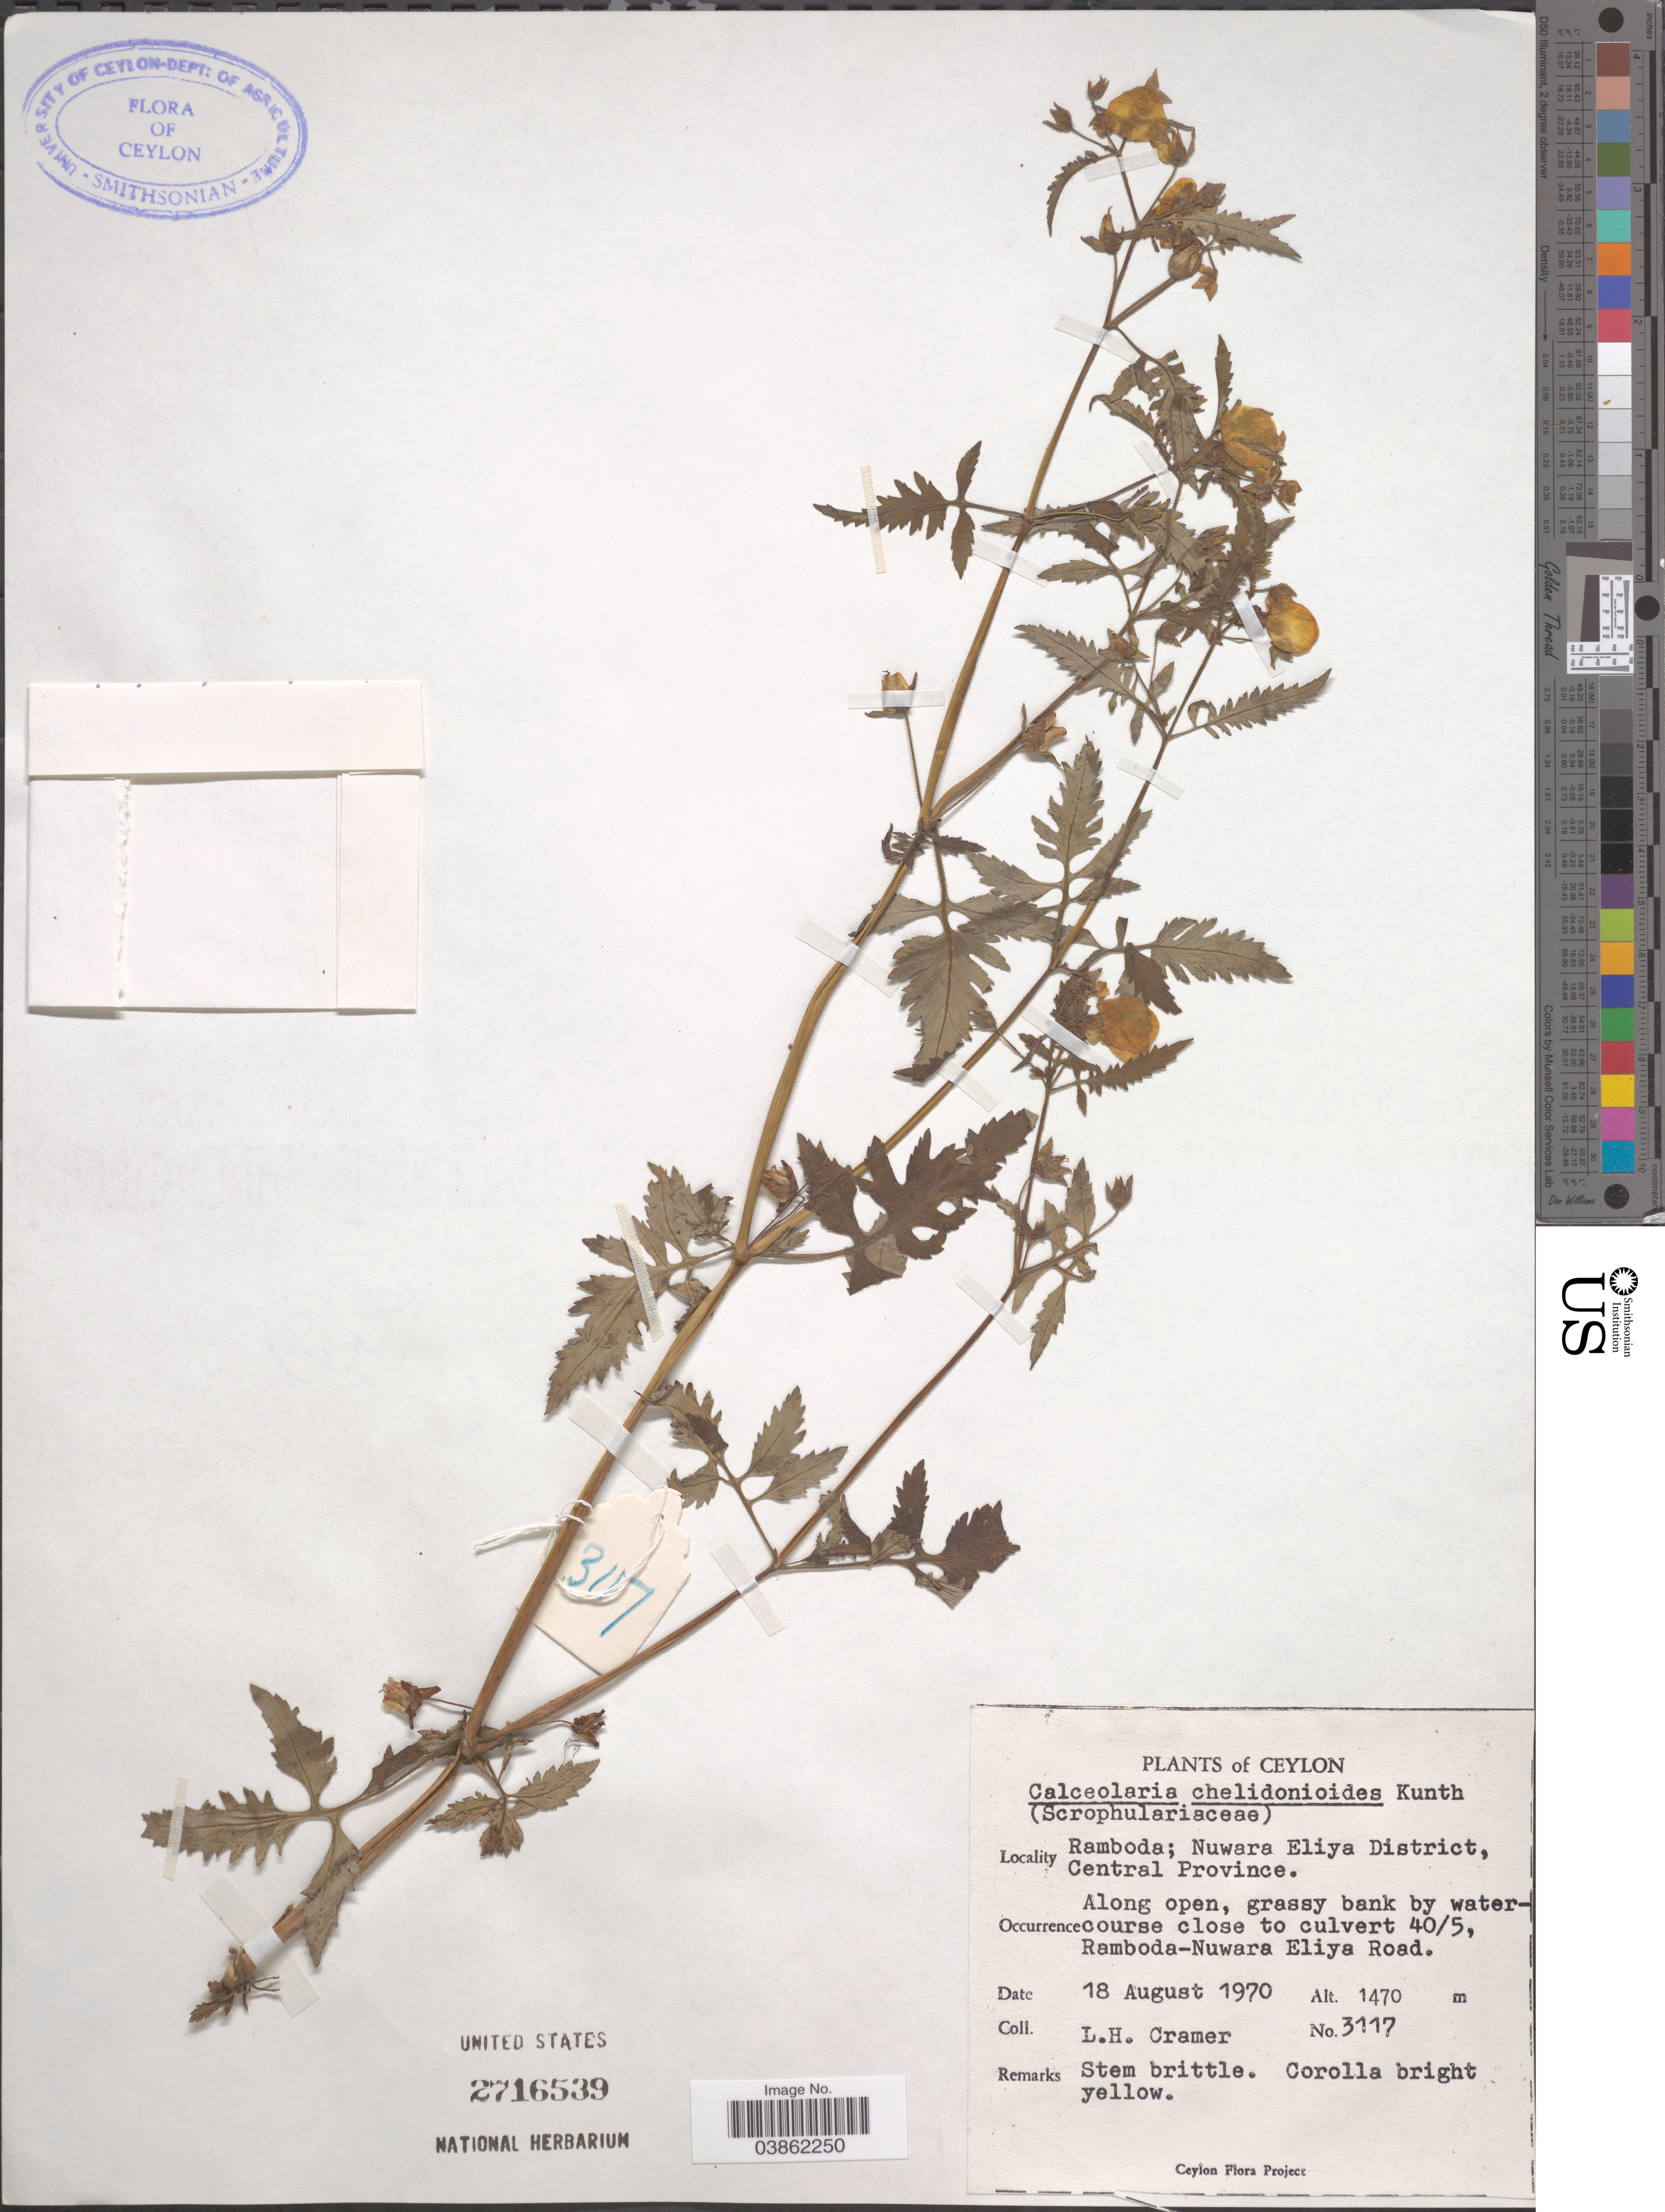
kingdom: Plantae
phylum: Tracheophyta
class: Magnoliopsida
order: Lamiales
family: Calceolariaceae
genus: Calceolaria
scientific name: Calceolaria tripartita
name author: Ruiz & Pav.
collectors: L. H. Cramer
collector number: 3117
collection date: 1970-08-18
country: Sri Lanka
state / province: Central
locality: Ceylon. Ramboda; Nuwara Eliya District. Close to culvert 40/5, Ramboda-Nuwara Eliya Road.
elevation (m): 1470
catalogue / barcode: US 2716539